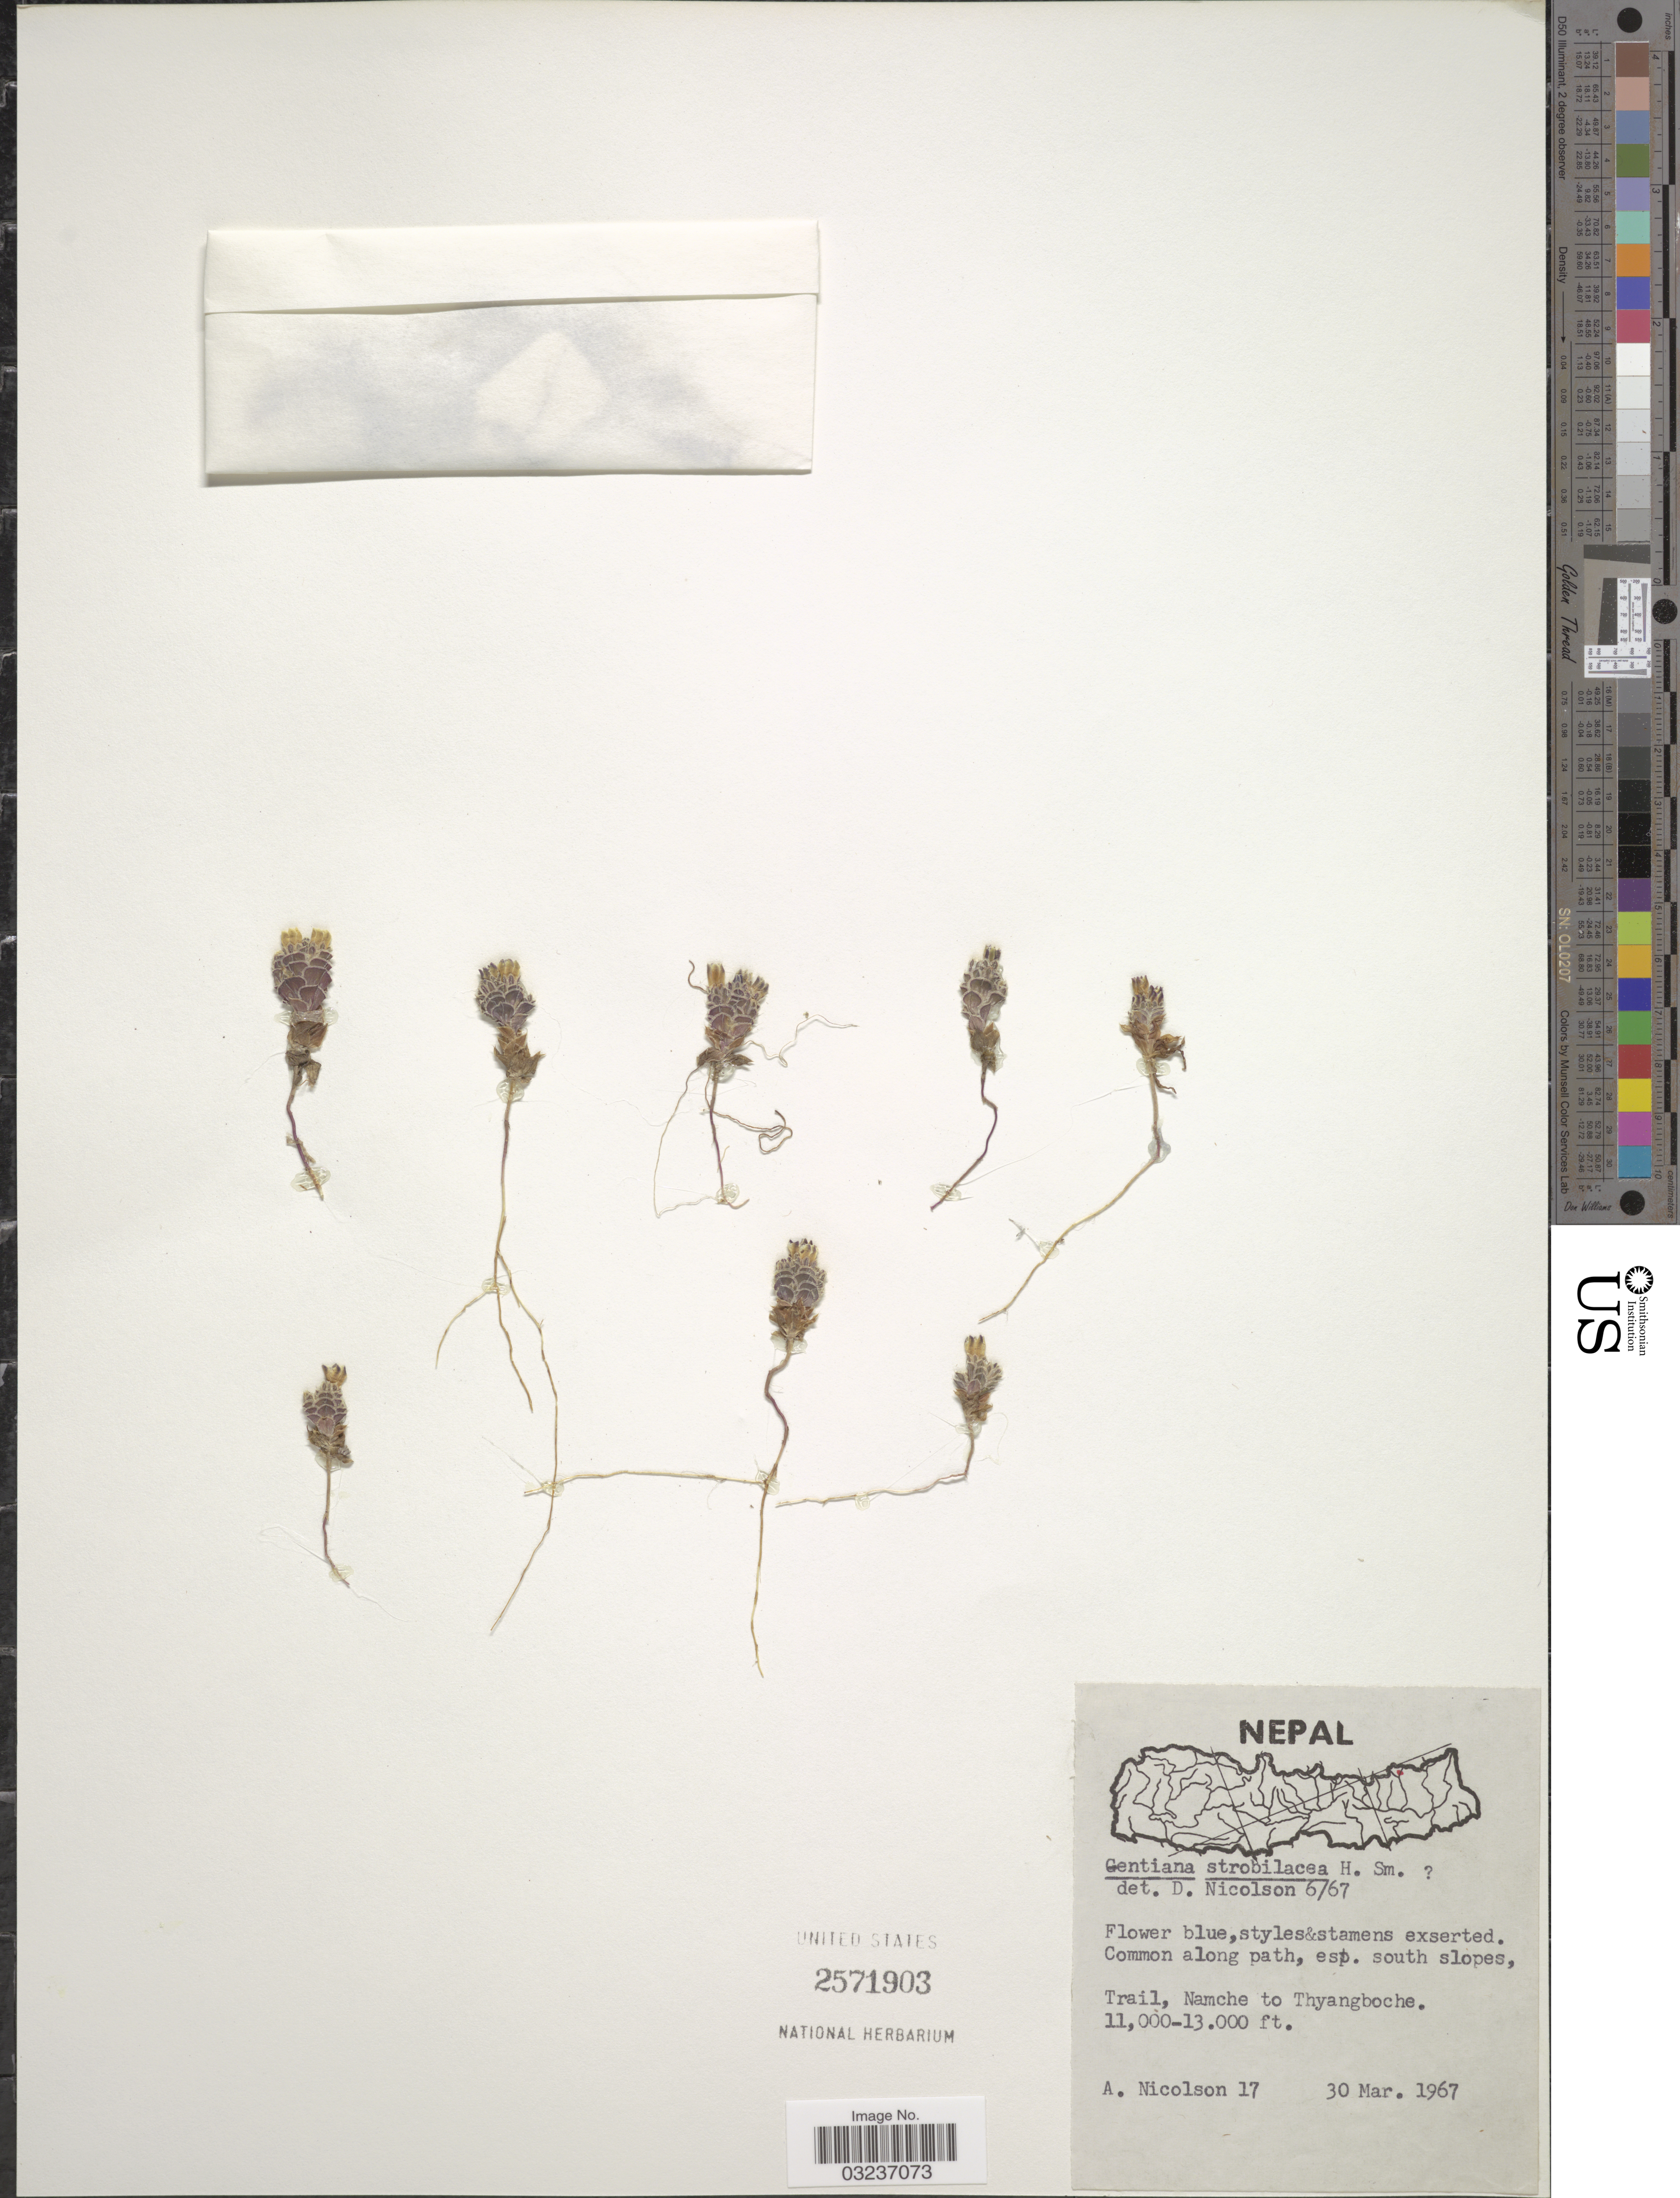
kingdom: Plantae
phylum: Tracheophyta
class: Magnoliopsida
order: Gentianales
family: Gentianaceae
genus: Gentiana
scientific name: Gentiana strobilacea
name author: Harry Sm.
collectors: A. C. Nicolson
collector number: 17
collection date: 1967-03-30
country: Nepal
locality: Trail, Namche to Thyangboche.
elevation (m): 3353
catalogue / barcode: US 2571903